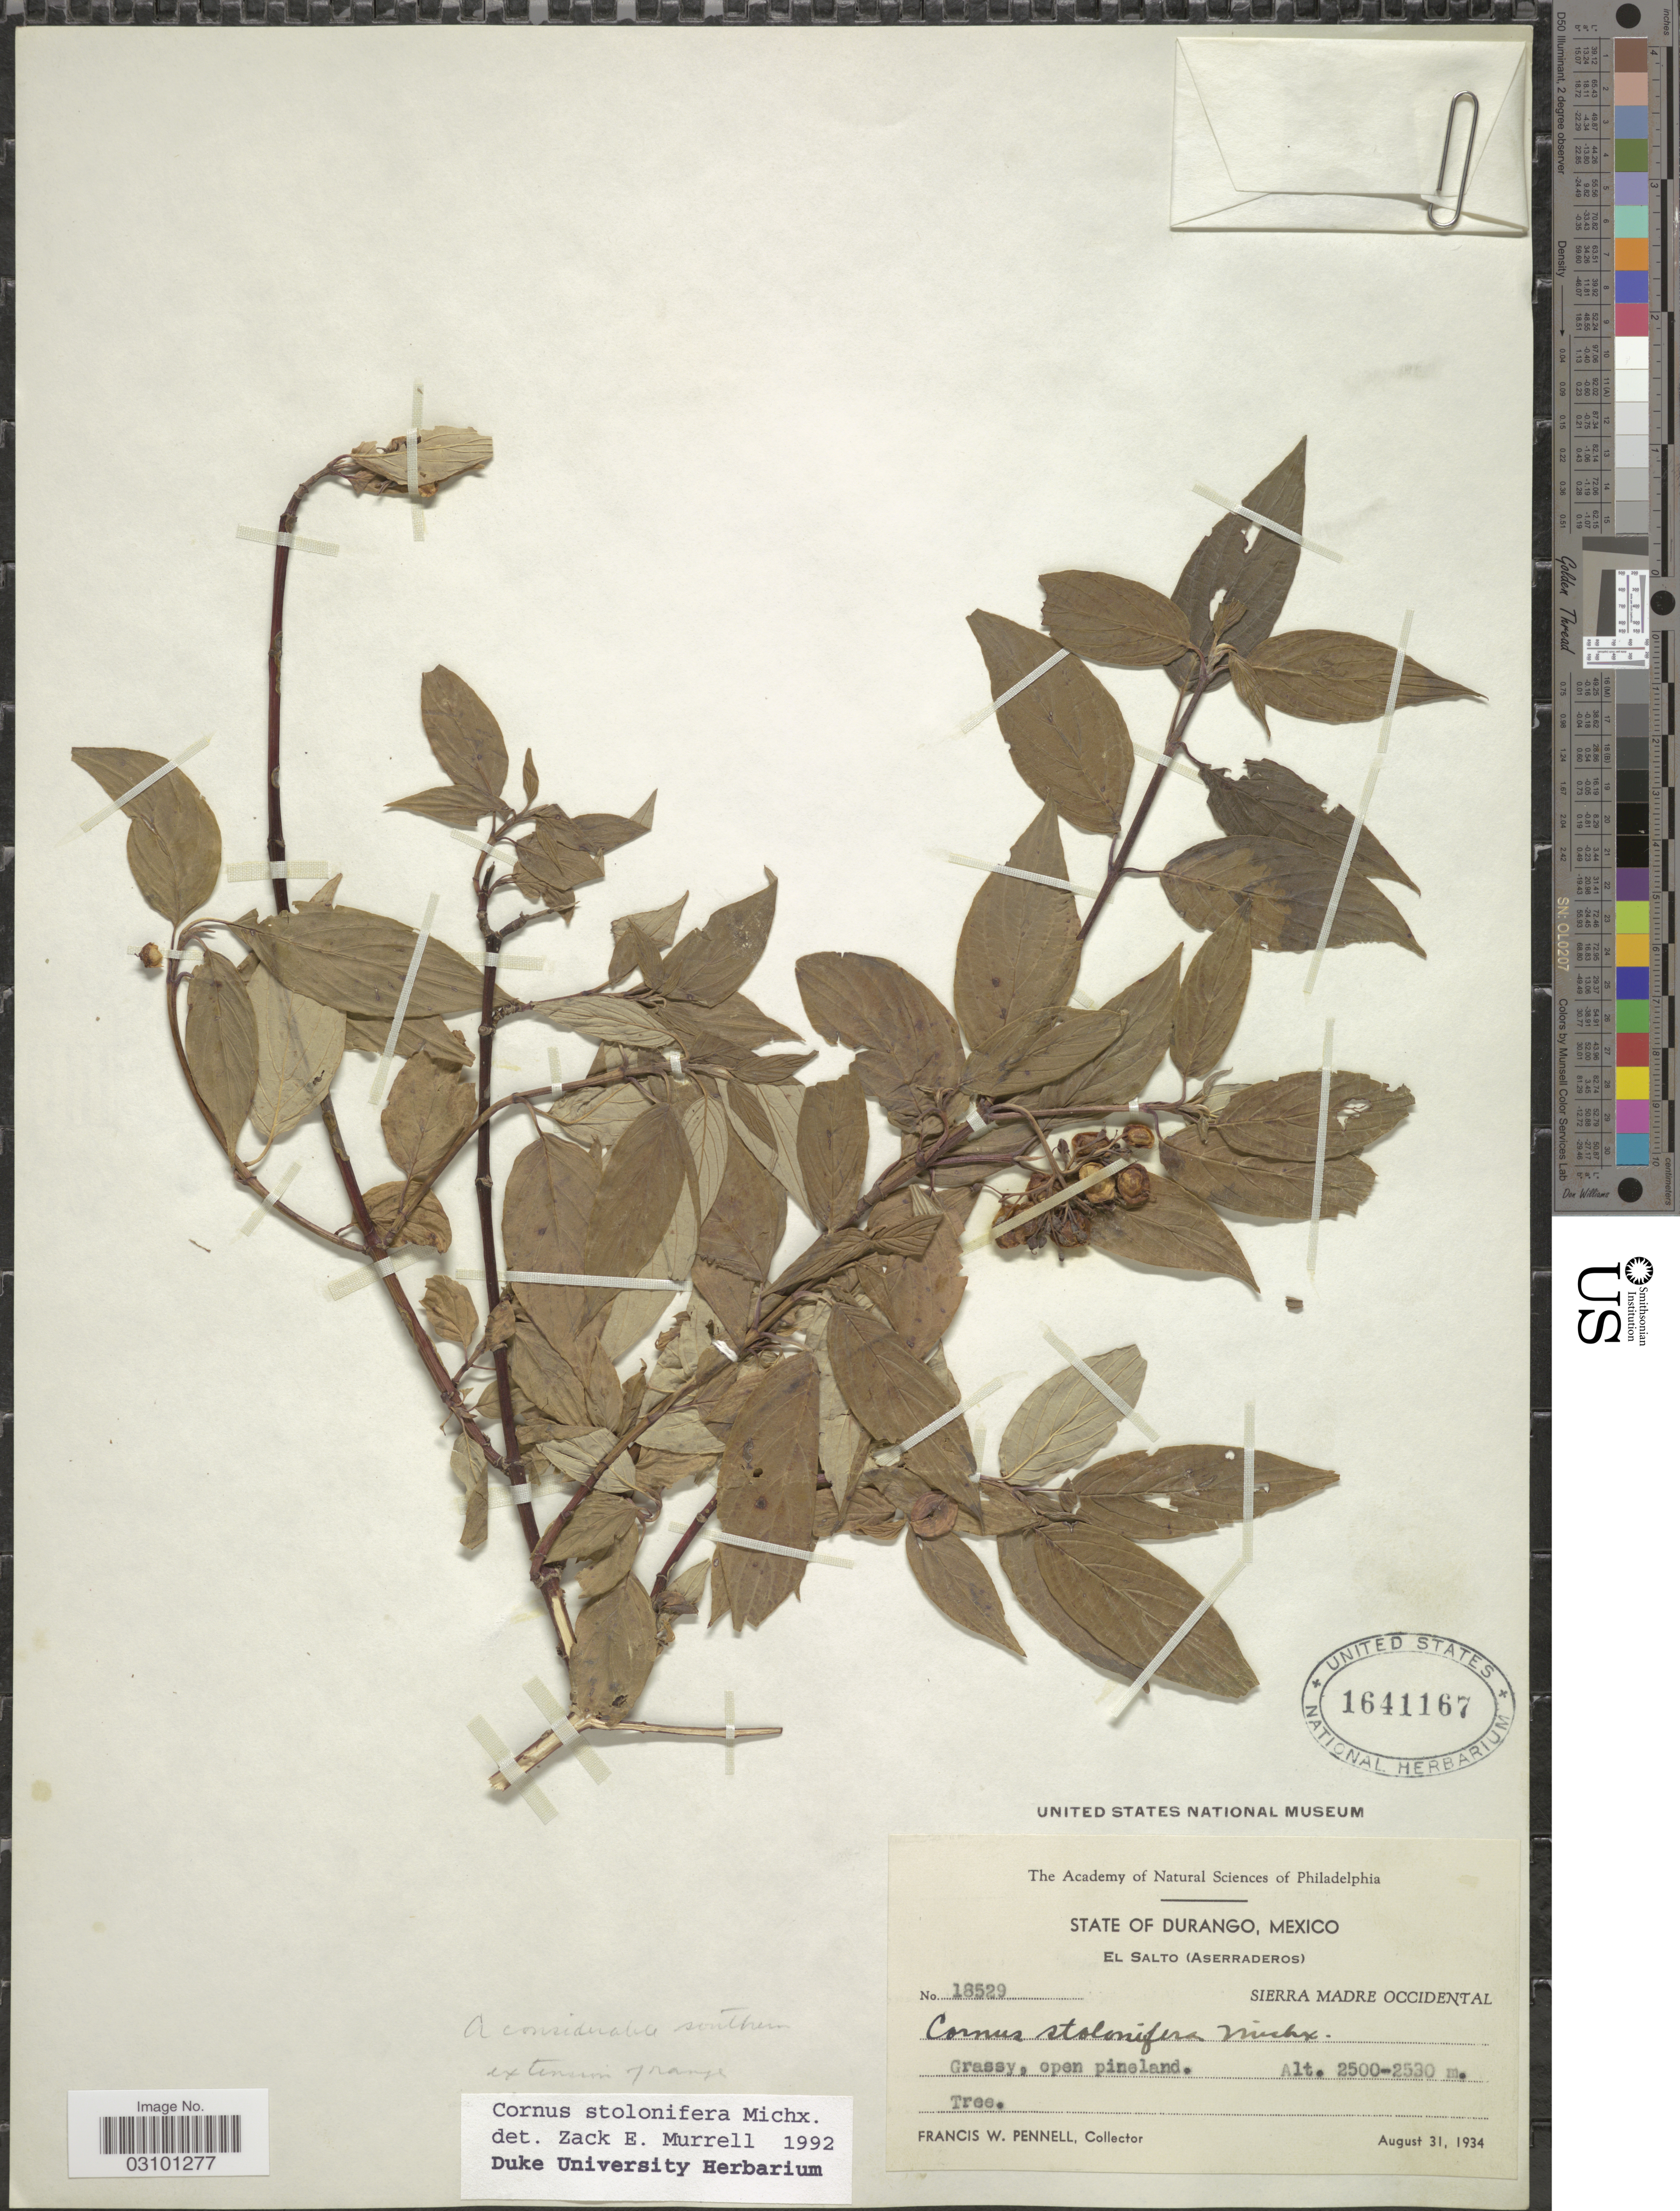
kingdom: Plantae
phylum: Tracheophyta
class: Magnoliopsida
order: Cornales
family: Cornaceae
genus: Cornus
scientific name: Cornus stolonifera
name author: Michx.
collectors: F. W. Pennell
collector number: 18529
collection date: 1934-08-31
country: Mexico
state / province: Durango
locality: El Salto (Aserraderos). Sierra Madre Occidental.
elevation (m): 2500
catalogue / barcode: US 1641167